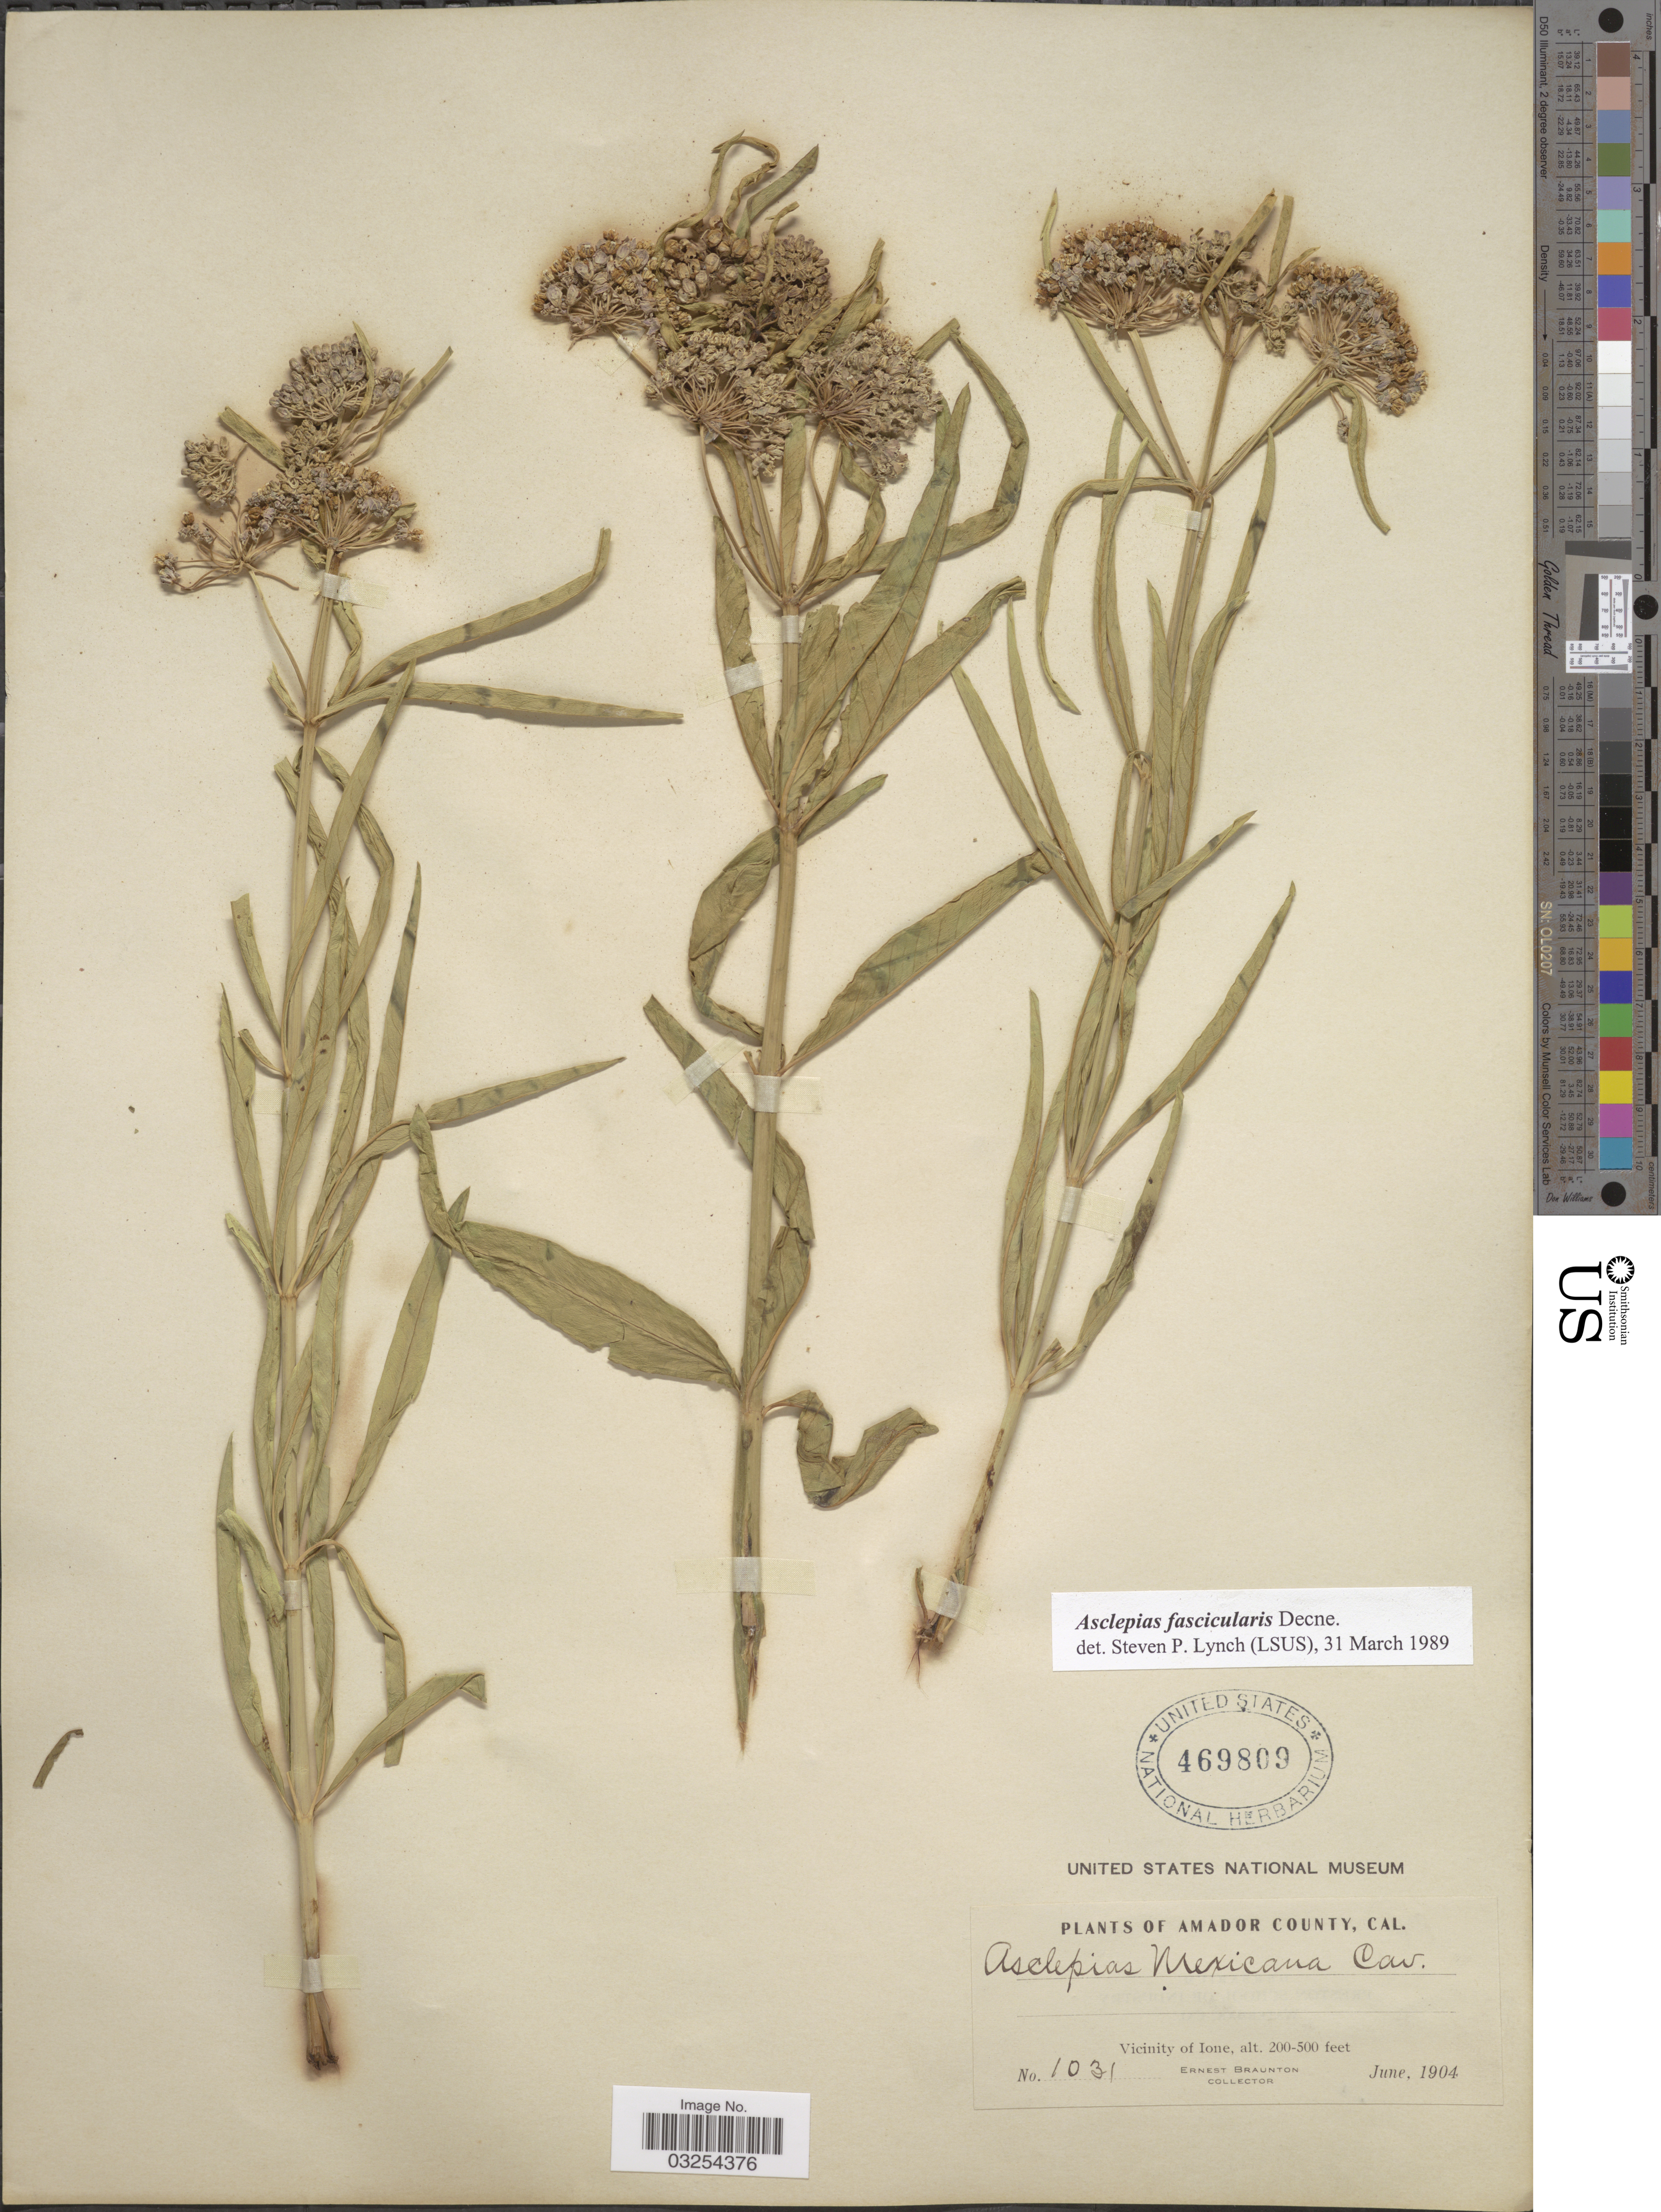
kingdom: Plantae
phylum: Tracheophyta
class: Magnoliopsida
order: Gentianales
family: Apocynaceae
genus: Asclepias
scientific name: Asclepias fascicularis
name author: Decne.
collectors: E. Braunton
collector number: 1031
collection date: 1904-06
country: United States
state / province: California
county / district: Amador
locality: Amador County. Vicinity of Ione.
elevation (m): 61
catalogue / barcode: US 469809